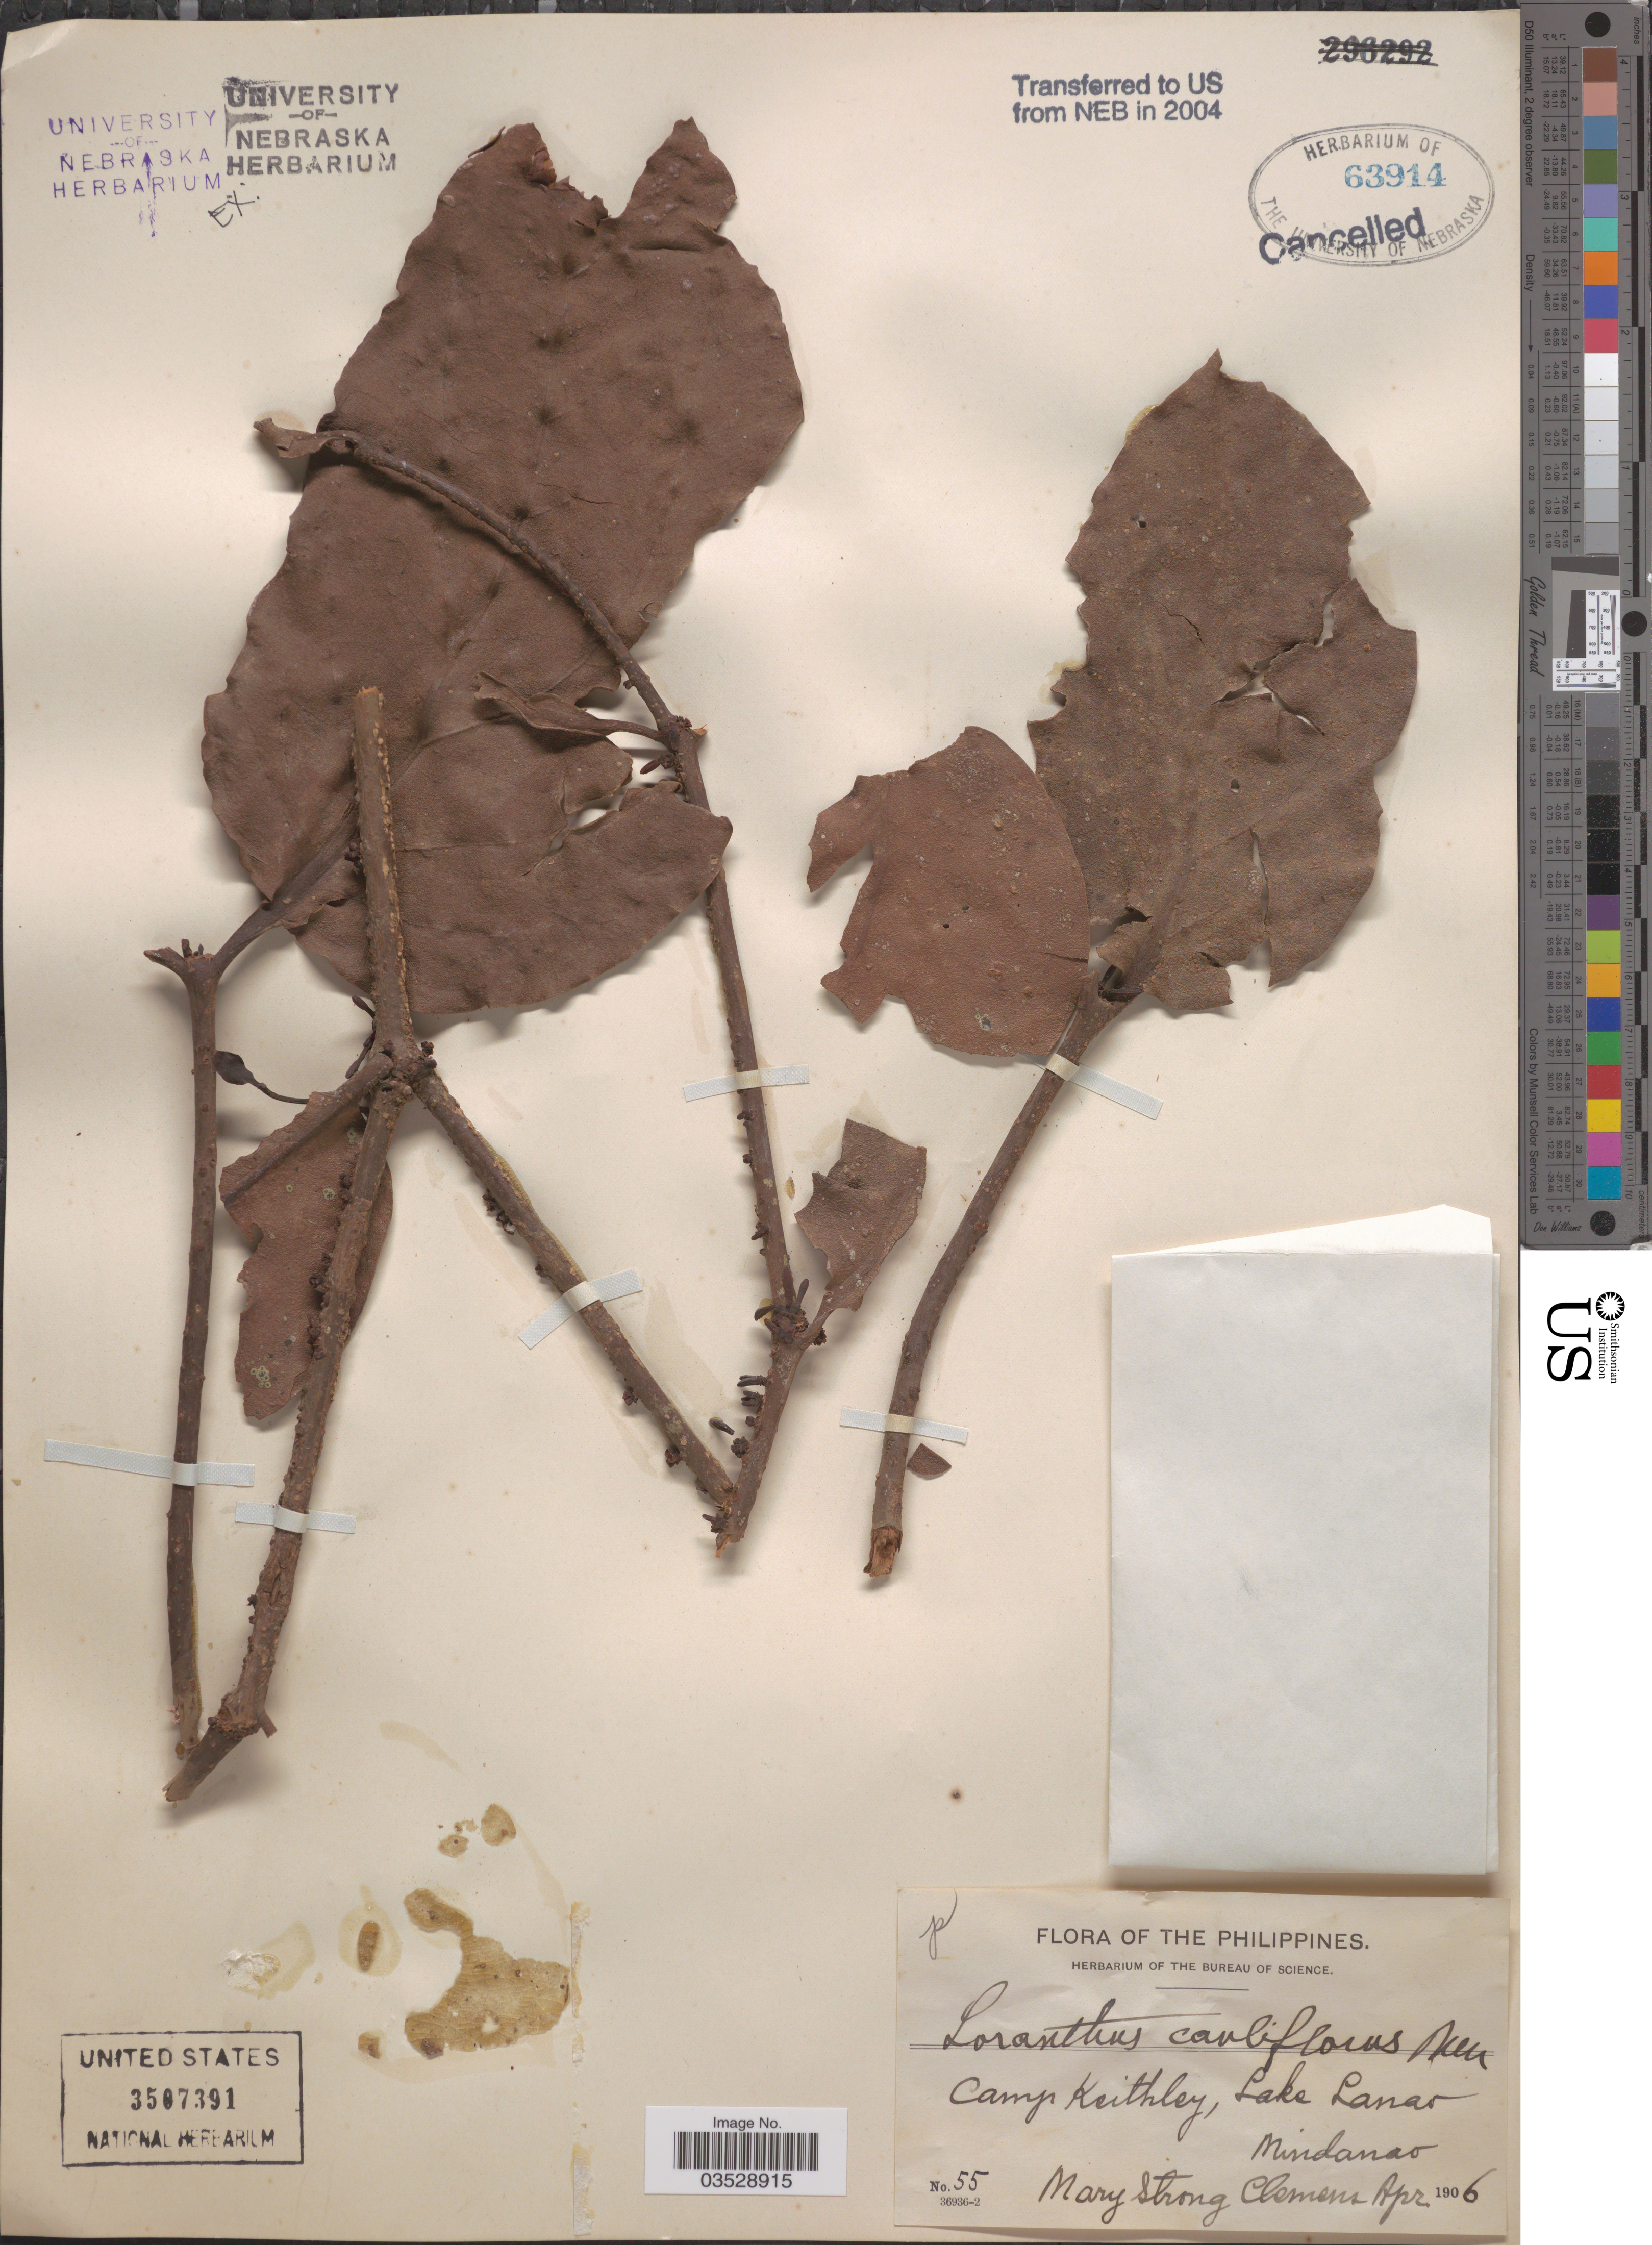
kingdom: Plantae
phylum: Tracheophyta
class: Magnoliopsida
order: Santalales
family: Loranthaceae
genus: Amyema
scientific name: Amyema cauliflora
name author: (Merr.) Barlow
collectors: M. S. Clemens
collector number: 55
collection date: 1906-04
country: Philippines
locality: Camp Keithley, Lake Lanao, Mindanao.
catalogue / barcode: US 3507391